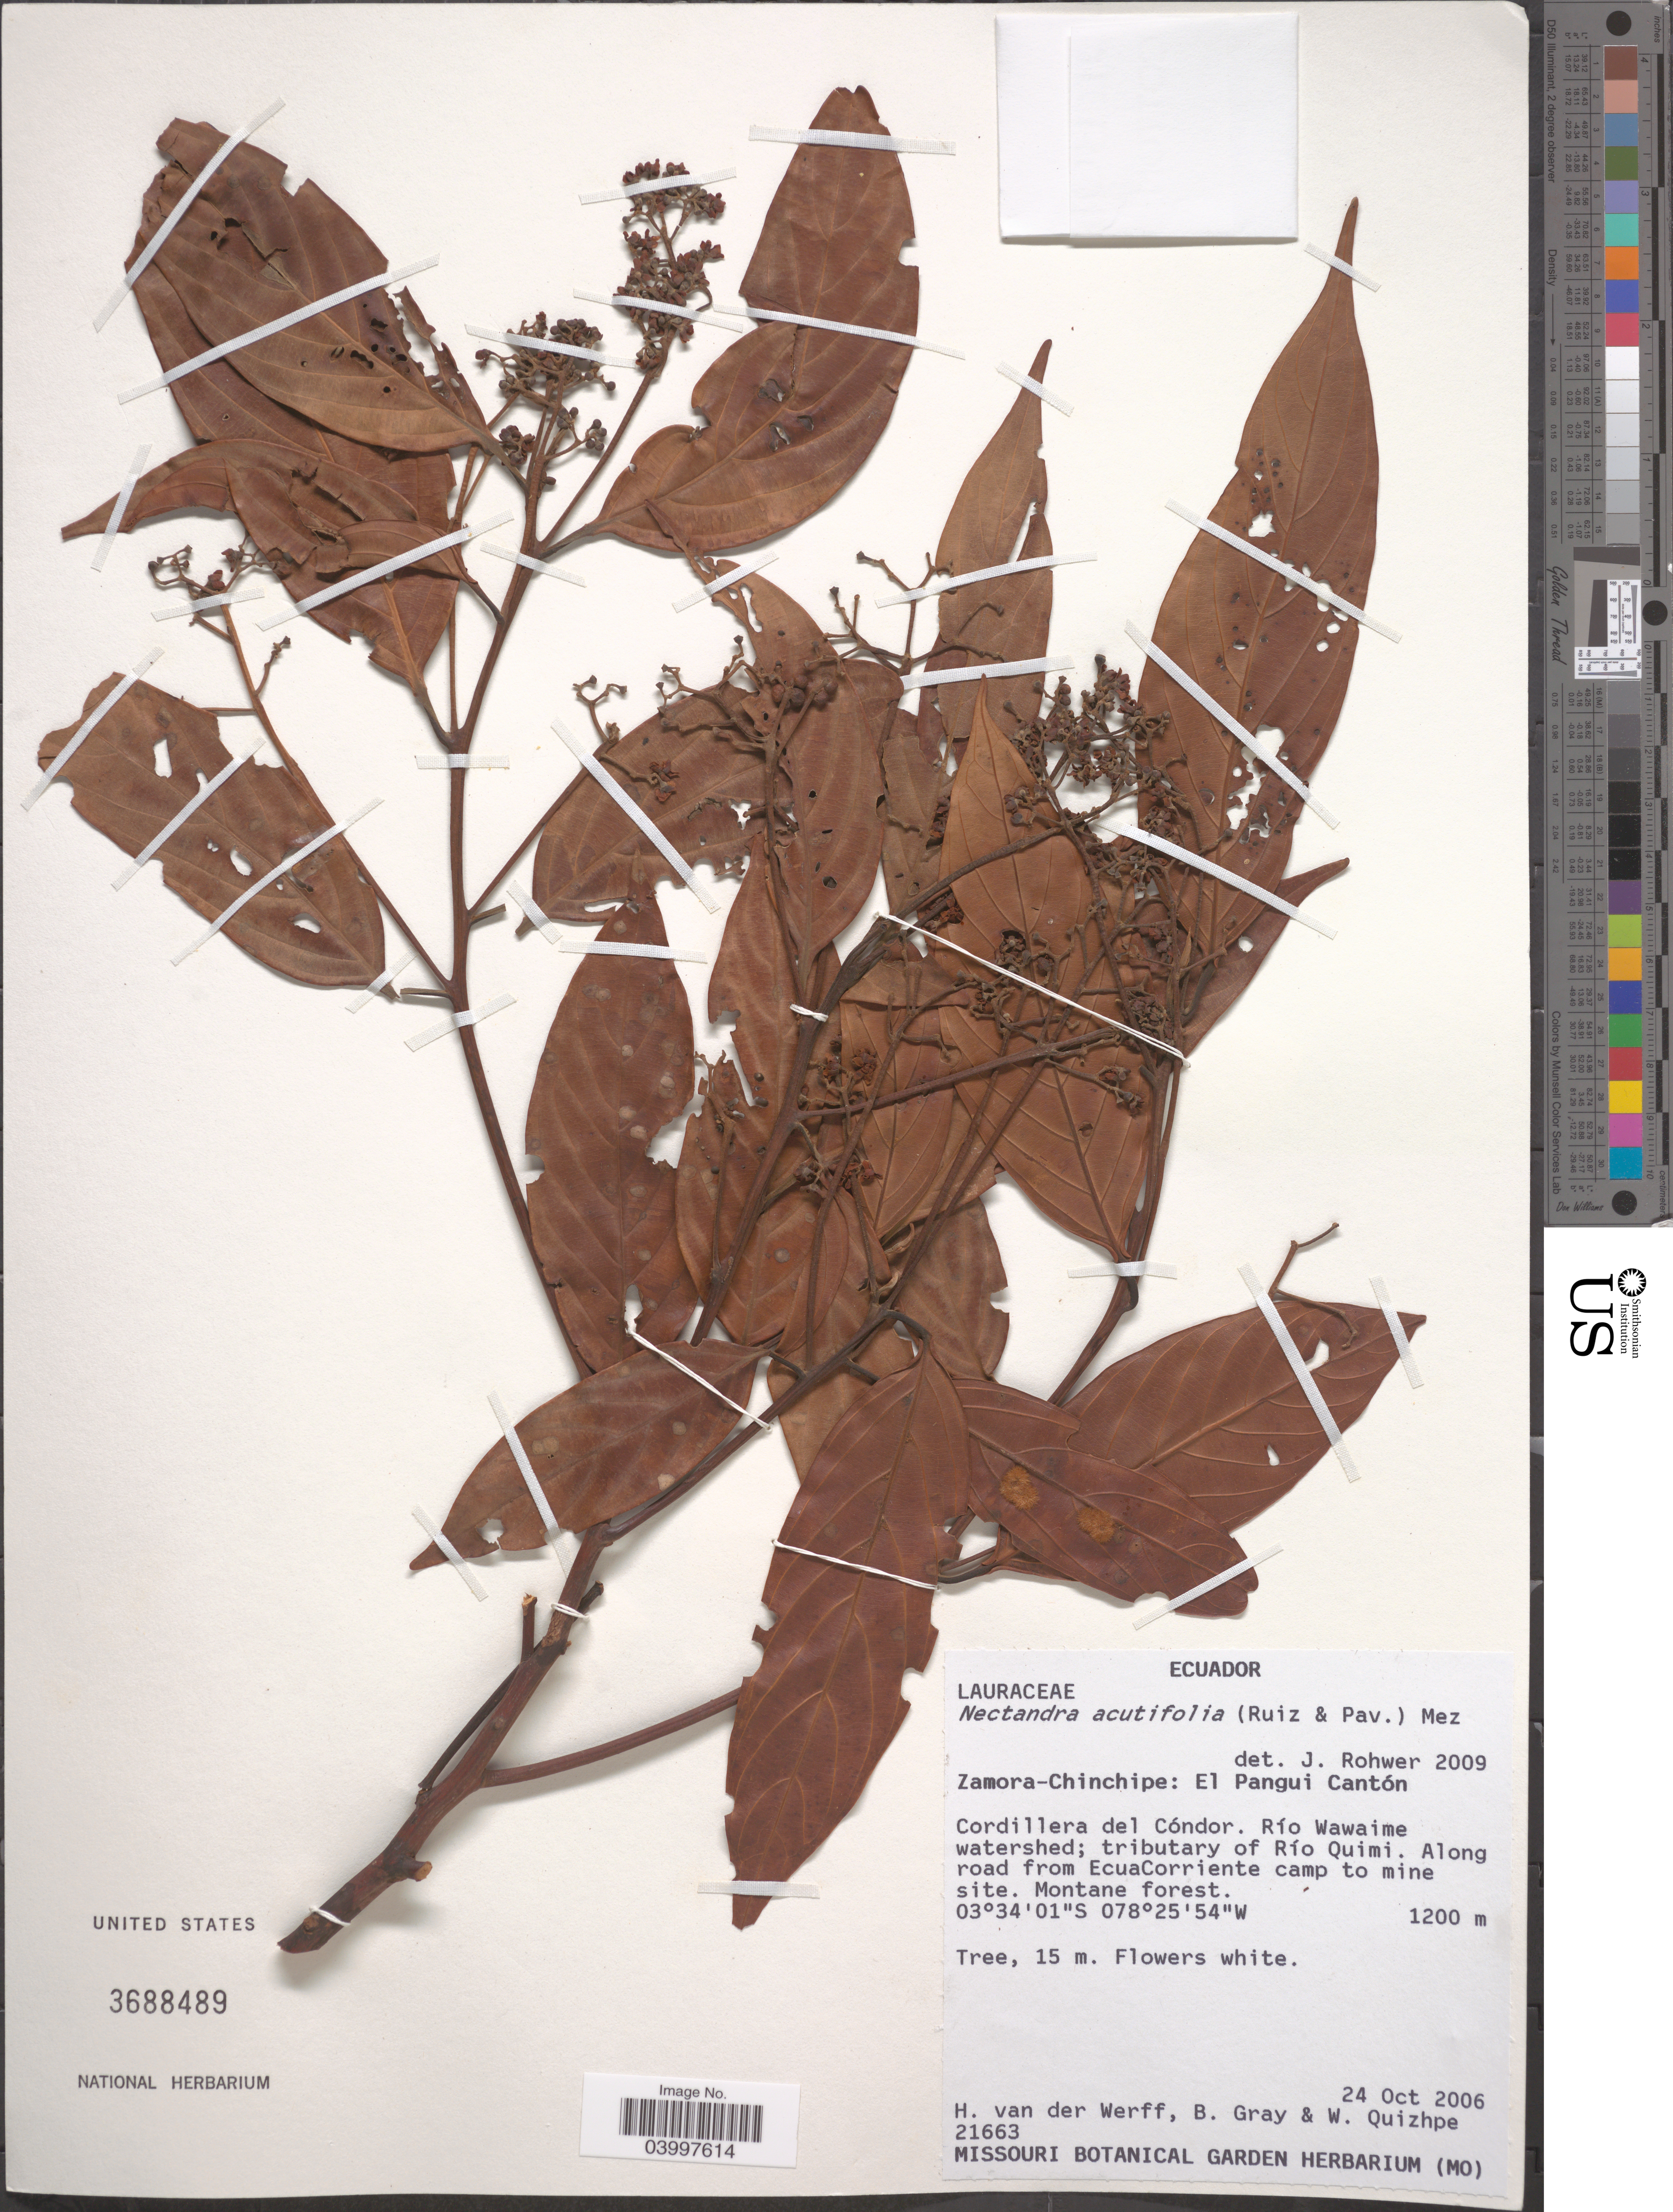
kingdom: Plantae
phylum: Tracheophyta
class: Magnoliopsida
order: Laurales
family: Lauraceae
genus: Nectandra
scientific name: Nectandra acutifolia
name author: (Ruiz & Pav.) Mez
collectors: H. van der Werff, B. Gray & W. Quizhpe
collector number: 21663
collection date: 2006-10-24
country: Ecuador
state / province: Zamora-Chinchipe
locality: El Pangui Cantón. Cordillera del Cóndor. Río Wawaime watershed; tributary of Río Quimi. Along road from EcuaCorriente camp to mine site.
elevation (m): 1200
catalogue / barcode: US 3688489